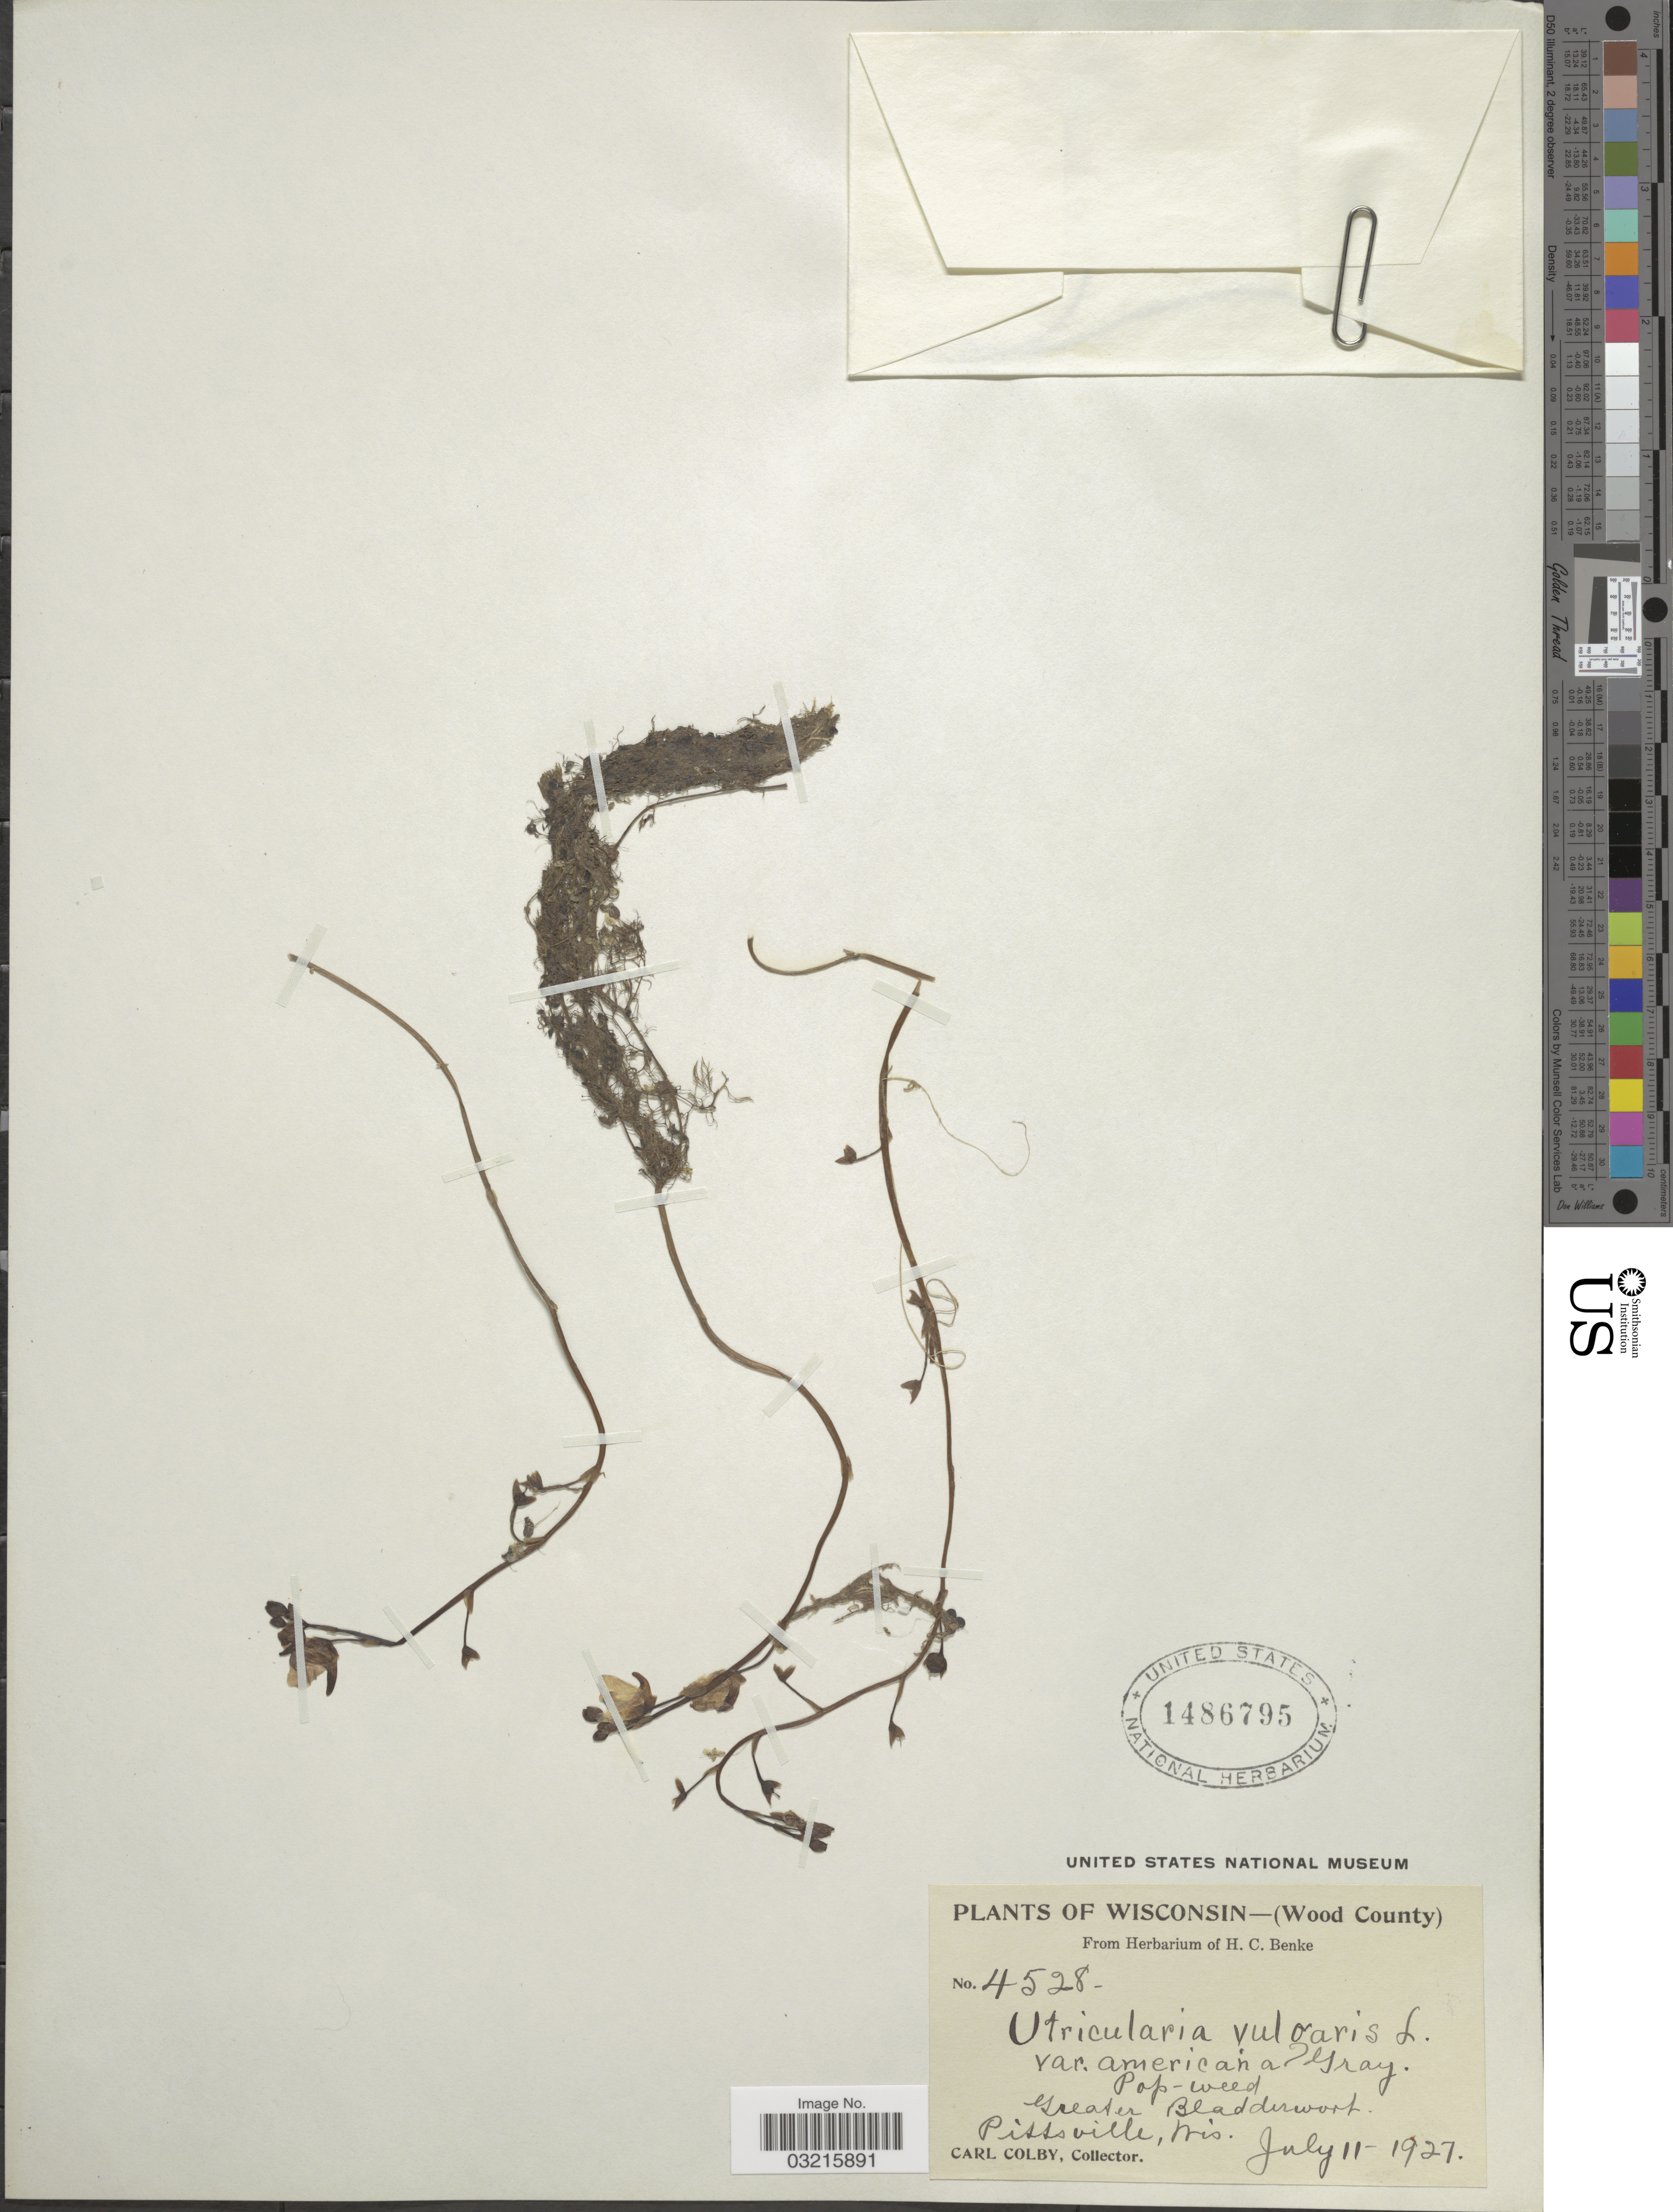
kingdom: Plantae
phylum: Tracheophyta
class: Magnoliopsida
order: Lamiales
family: Lentibulariaceae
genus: Utricularia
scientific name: Utricularia vulgaris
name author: L.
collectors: C. Colby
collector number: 4528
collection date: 1927-07-11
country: United States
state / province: Wisconsin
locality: Wood County. Pittsville.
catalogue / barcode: US 1486795